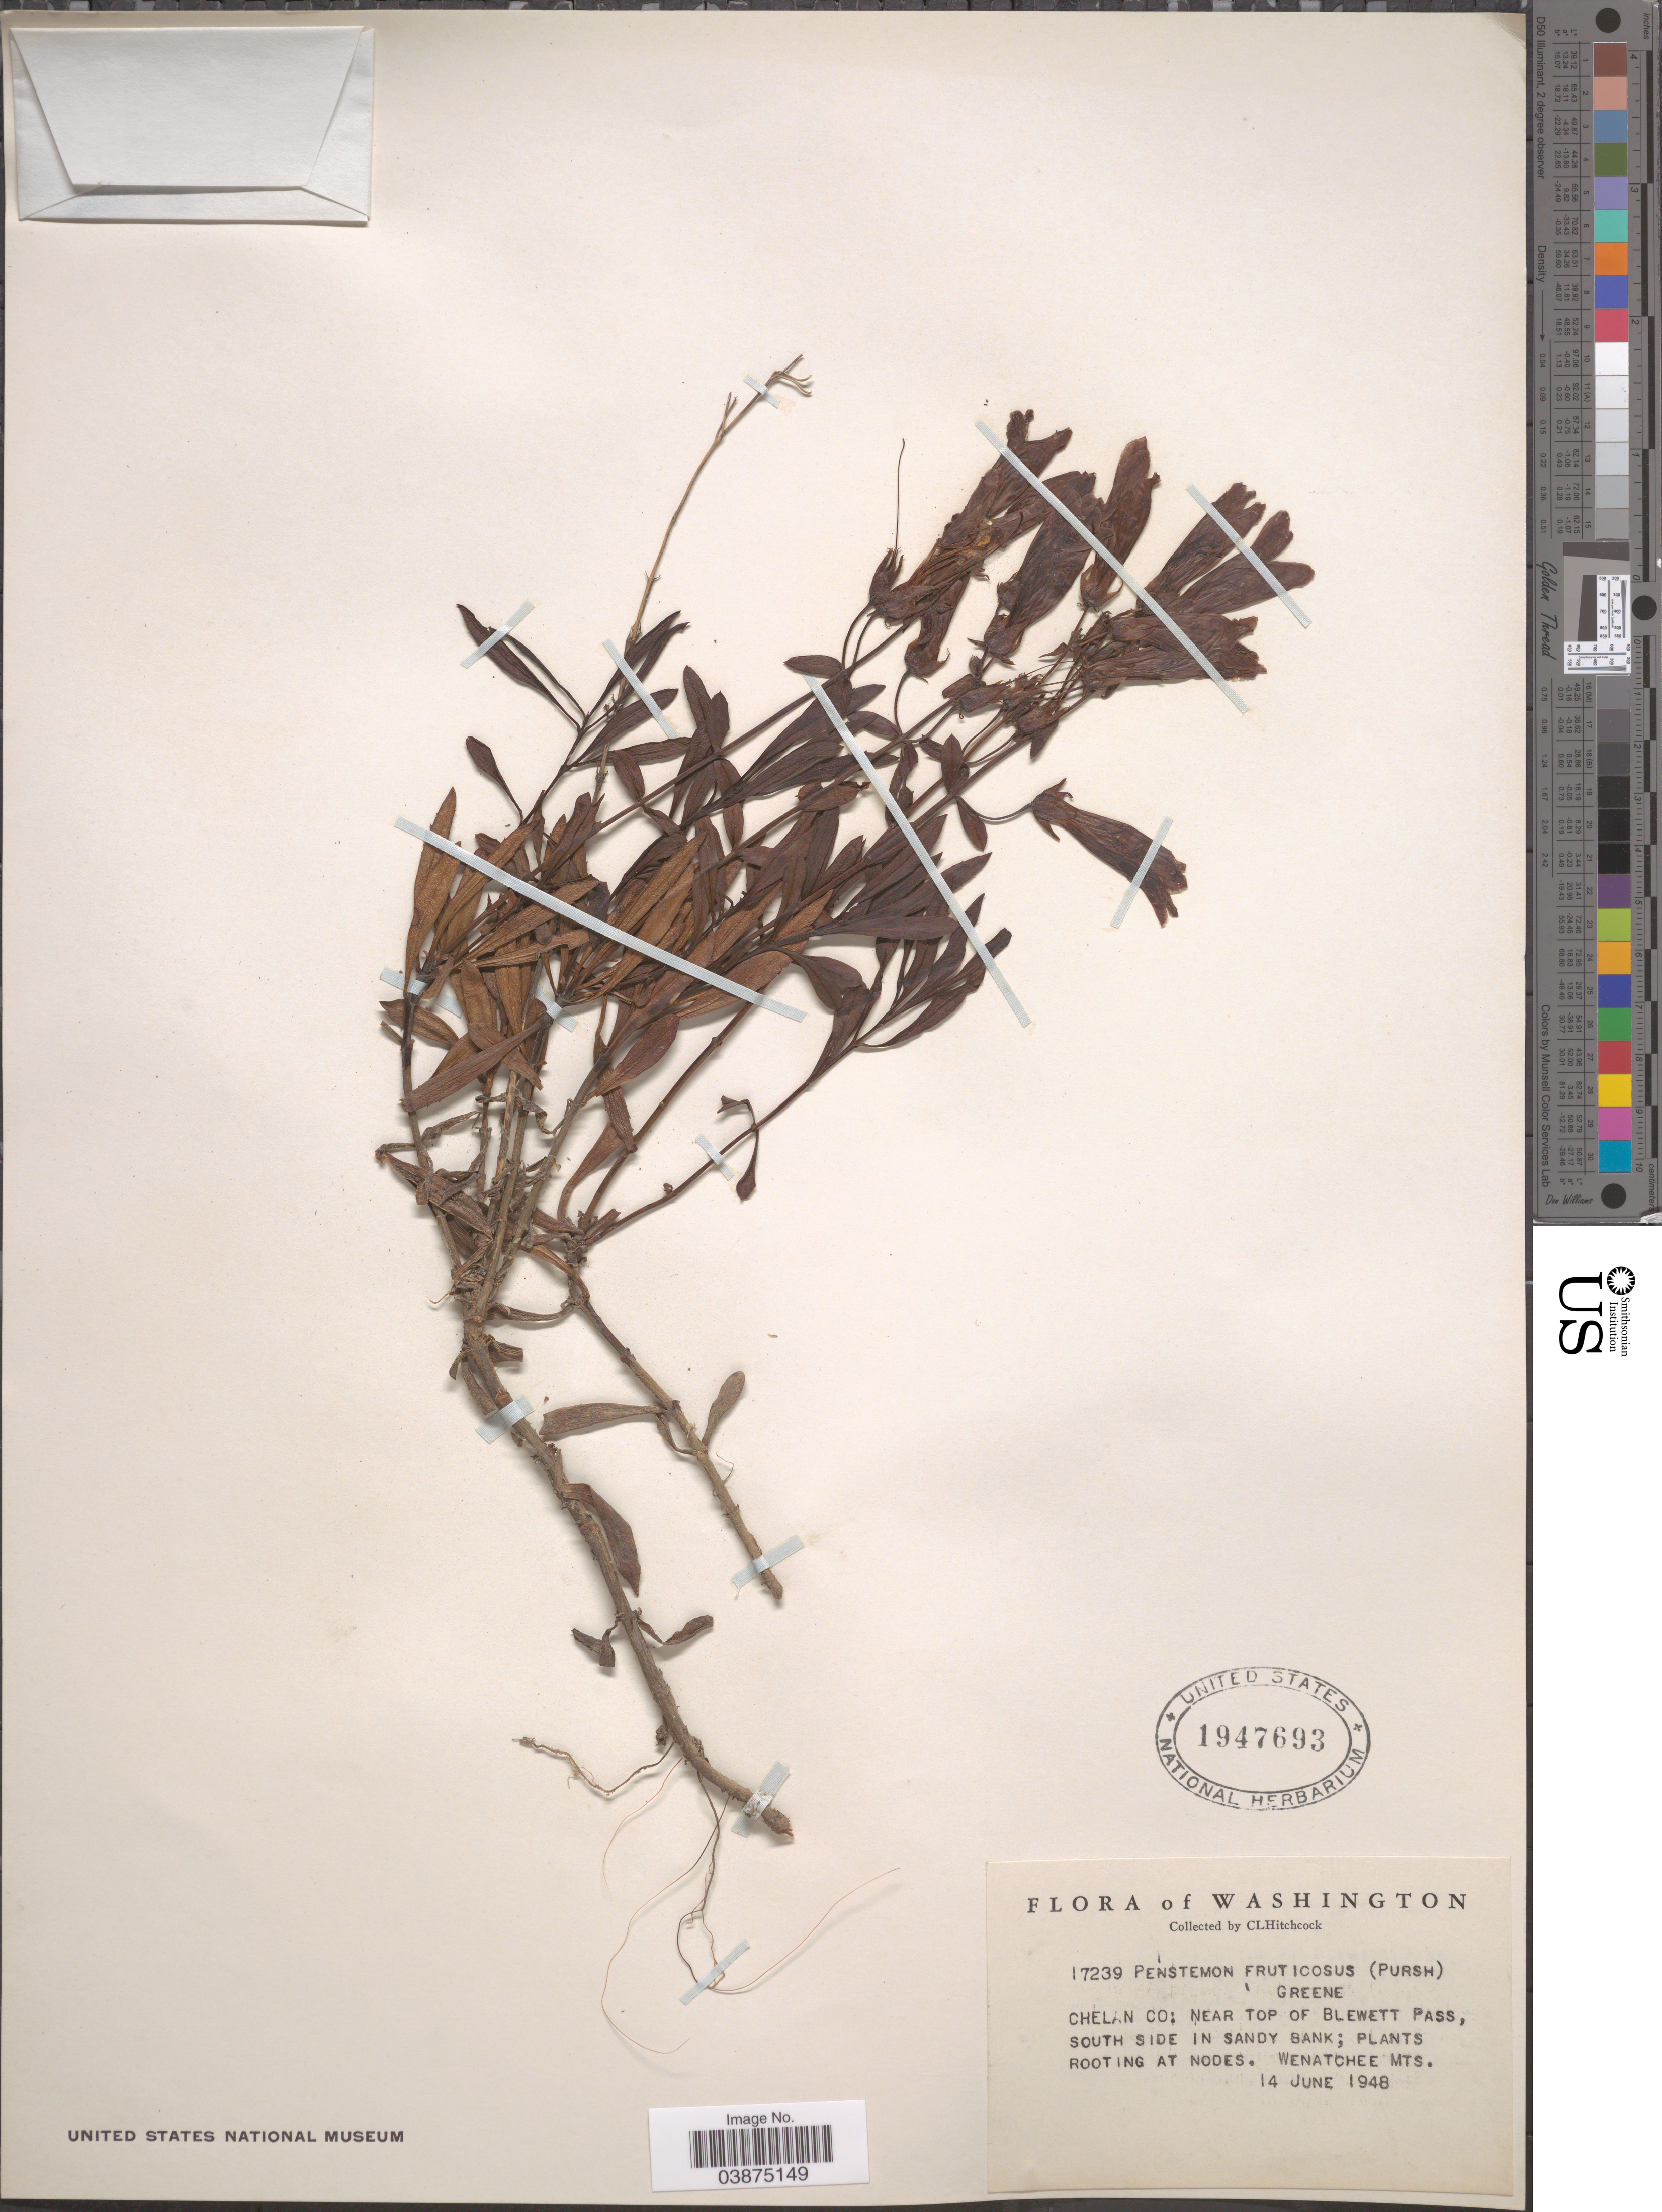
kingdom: Plantae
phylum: Tracheophyta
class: Magnoliopsida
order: Lamiales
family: Plantaginaceae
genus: Penstemon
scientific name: Penstemon fruticosus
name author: (Pursh) Greene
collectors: C. L. Hitchcock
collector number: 17239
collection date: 1948-06-14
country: United States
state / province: Washington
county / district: Chelan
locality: Chelan Co: near top of Blewett Pass, south side in sandy bank. Wenatchee Mts.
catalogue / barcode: US 1947693